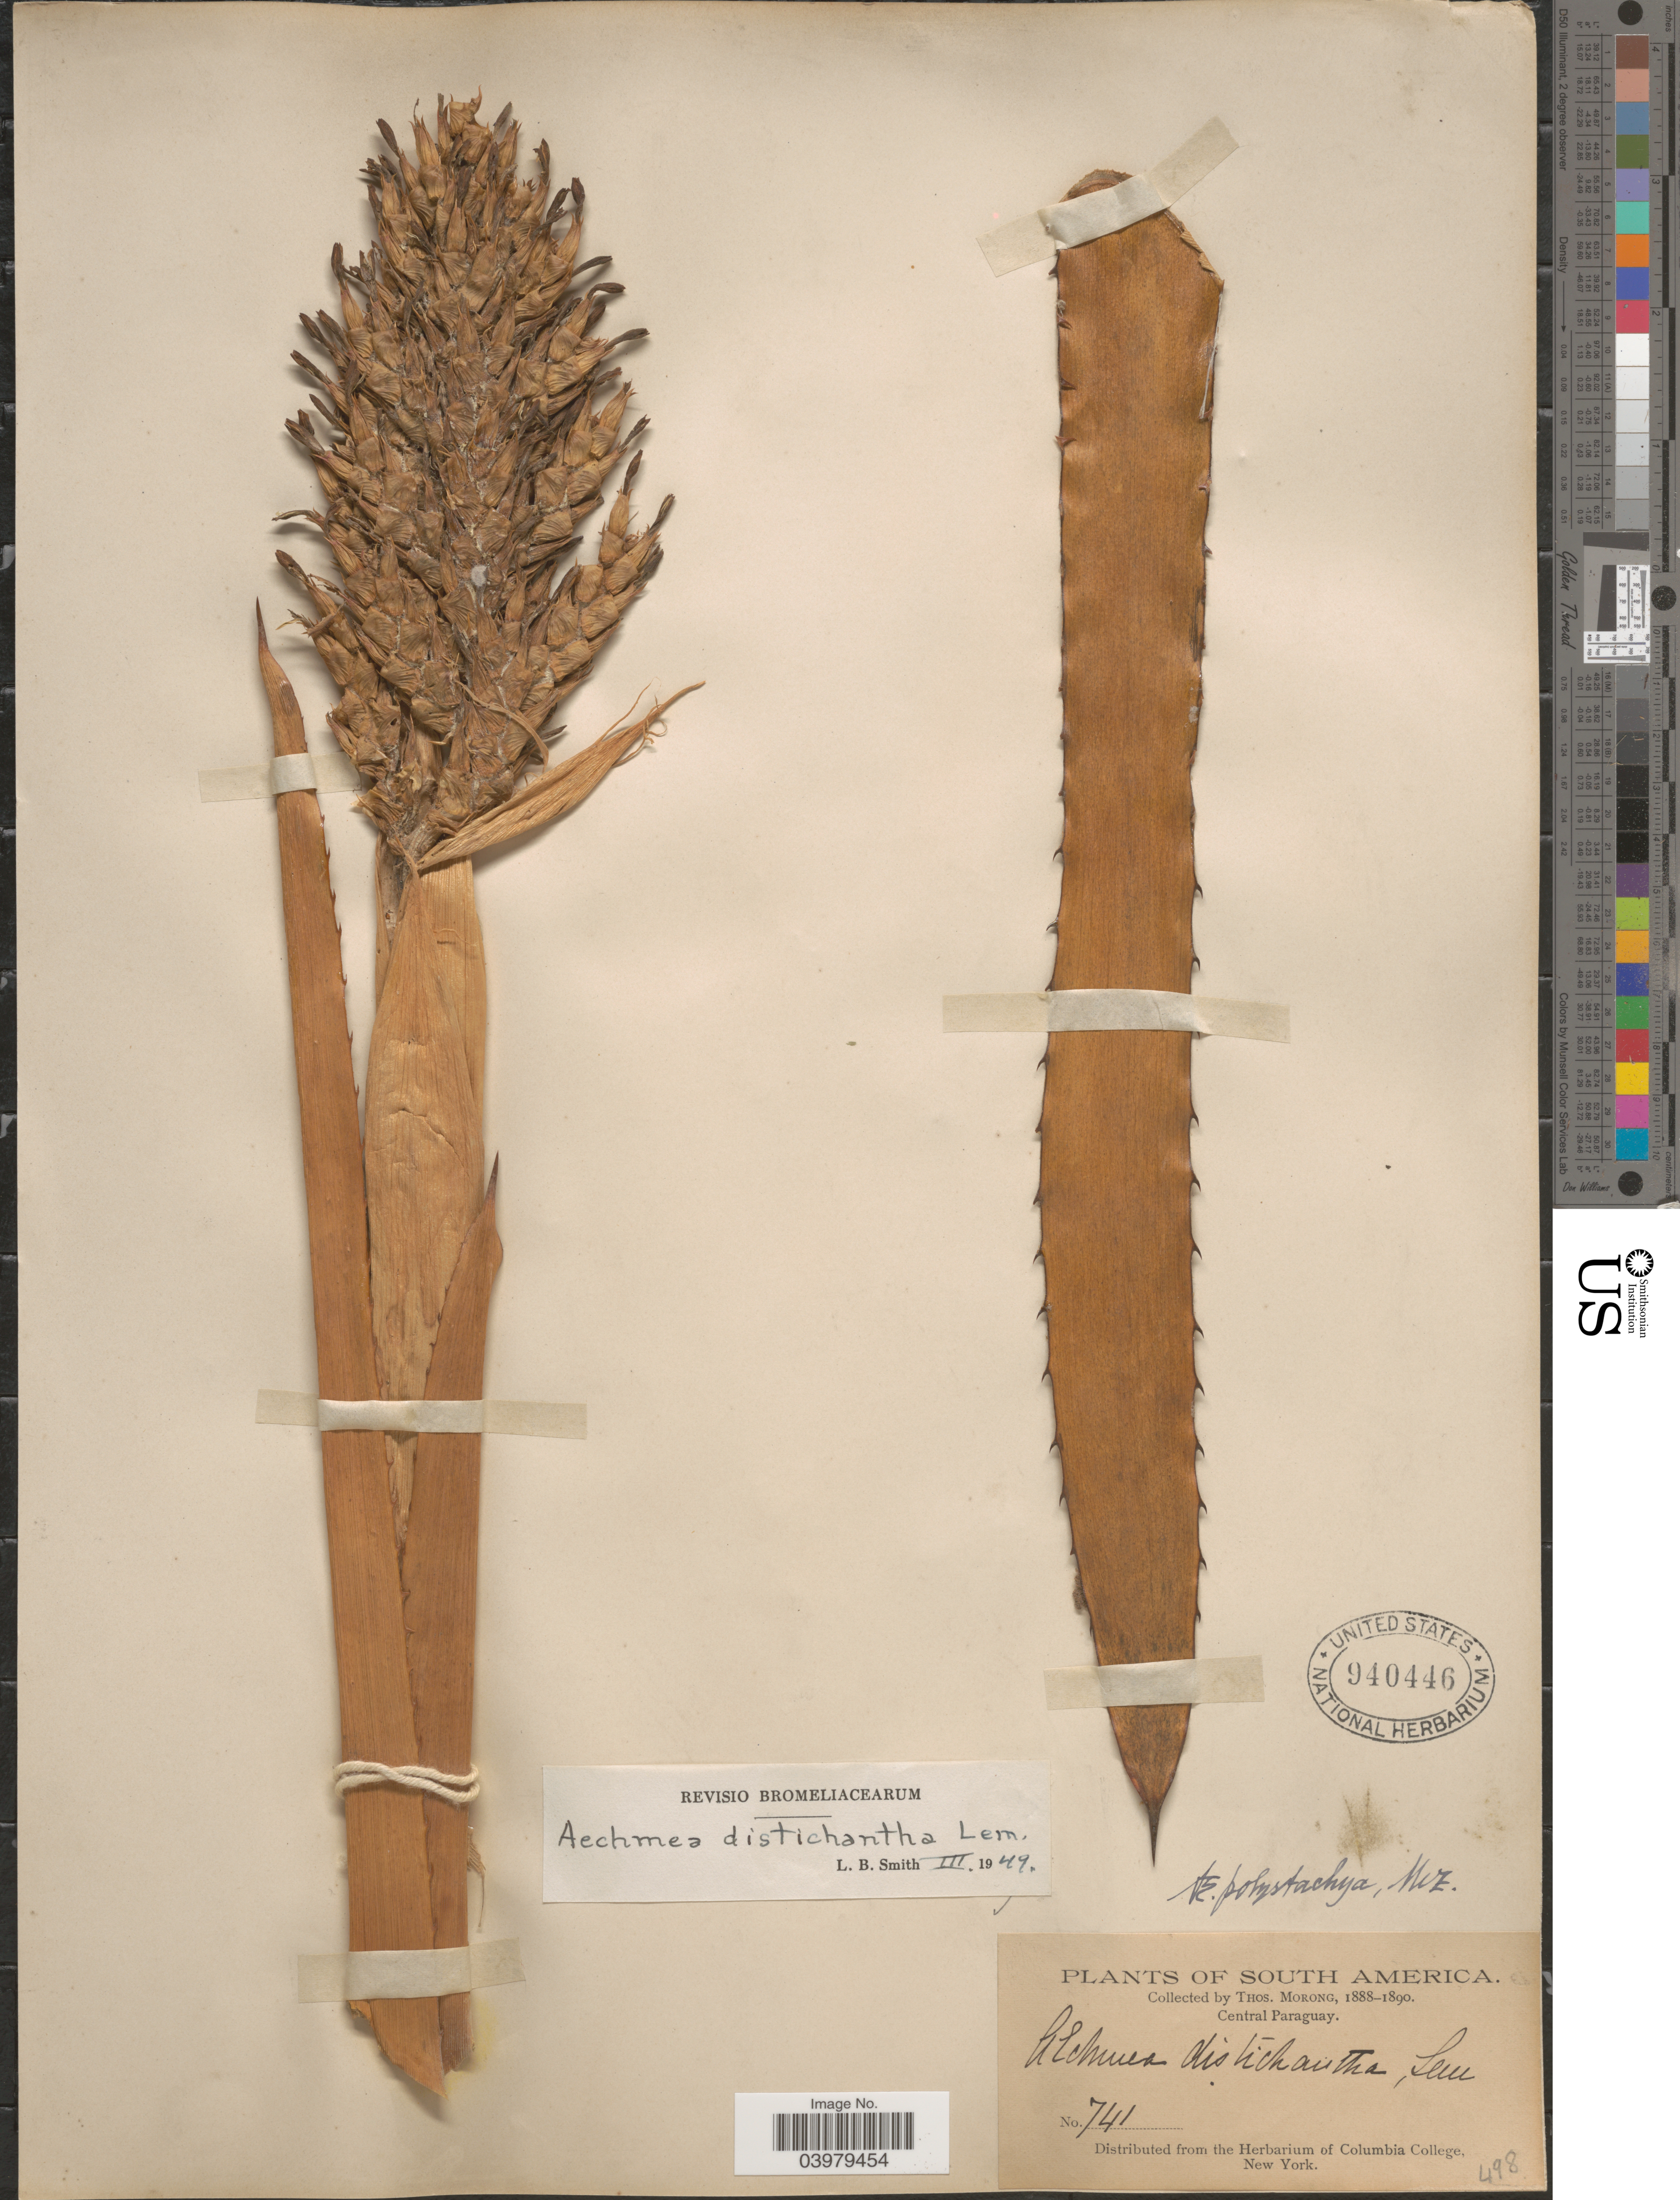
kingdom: Plantae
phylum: Tracheophyta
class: Liliopsida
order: Poales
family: Bromeliaceae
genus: Aechmea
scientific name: Aechmea distichantha var. distichantha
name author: Lem.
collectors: ex herb. T. Morong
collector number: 741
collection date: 1888/1890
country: Paraguay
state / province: Central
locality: Central Paraguay.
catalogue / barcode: US 940446